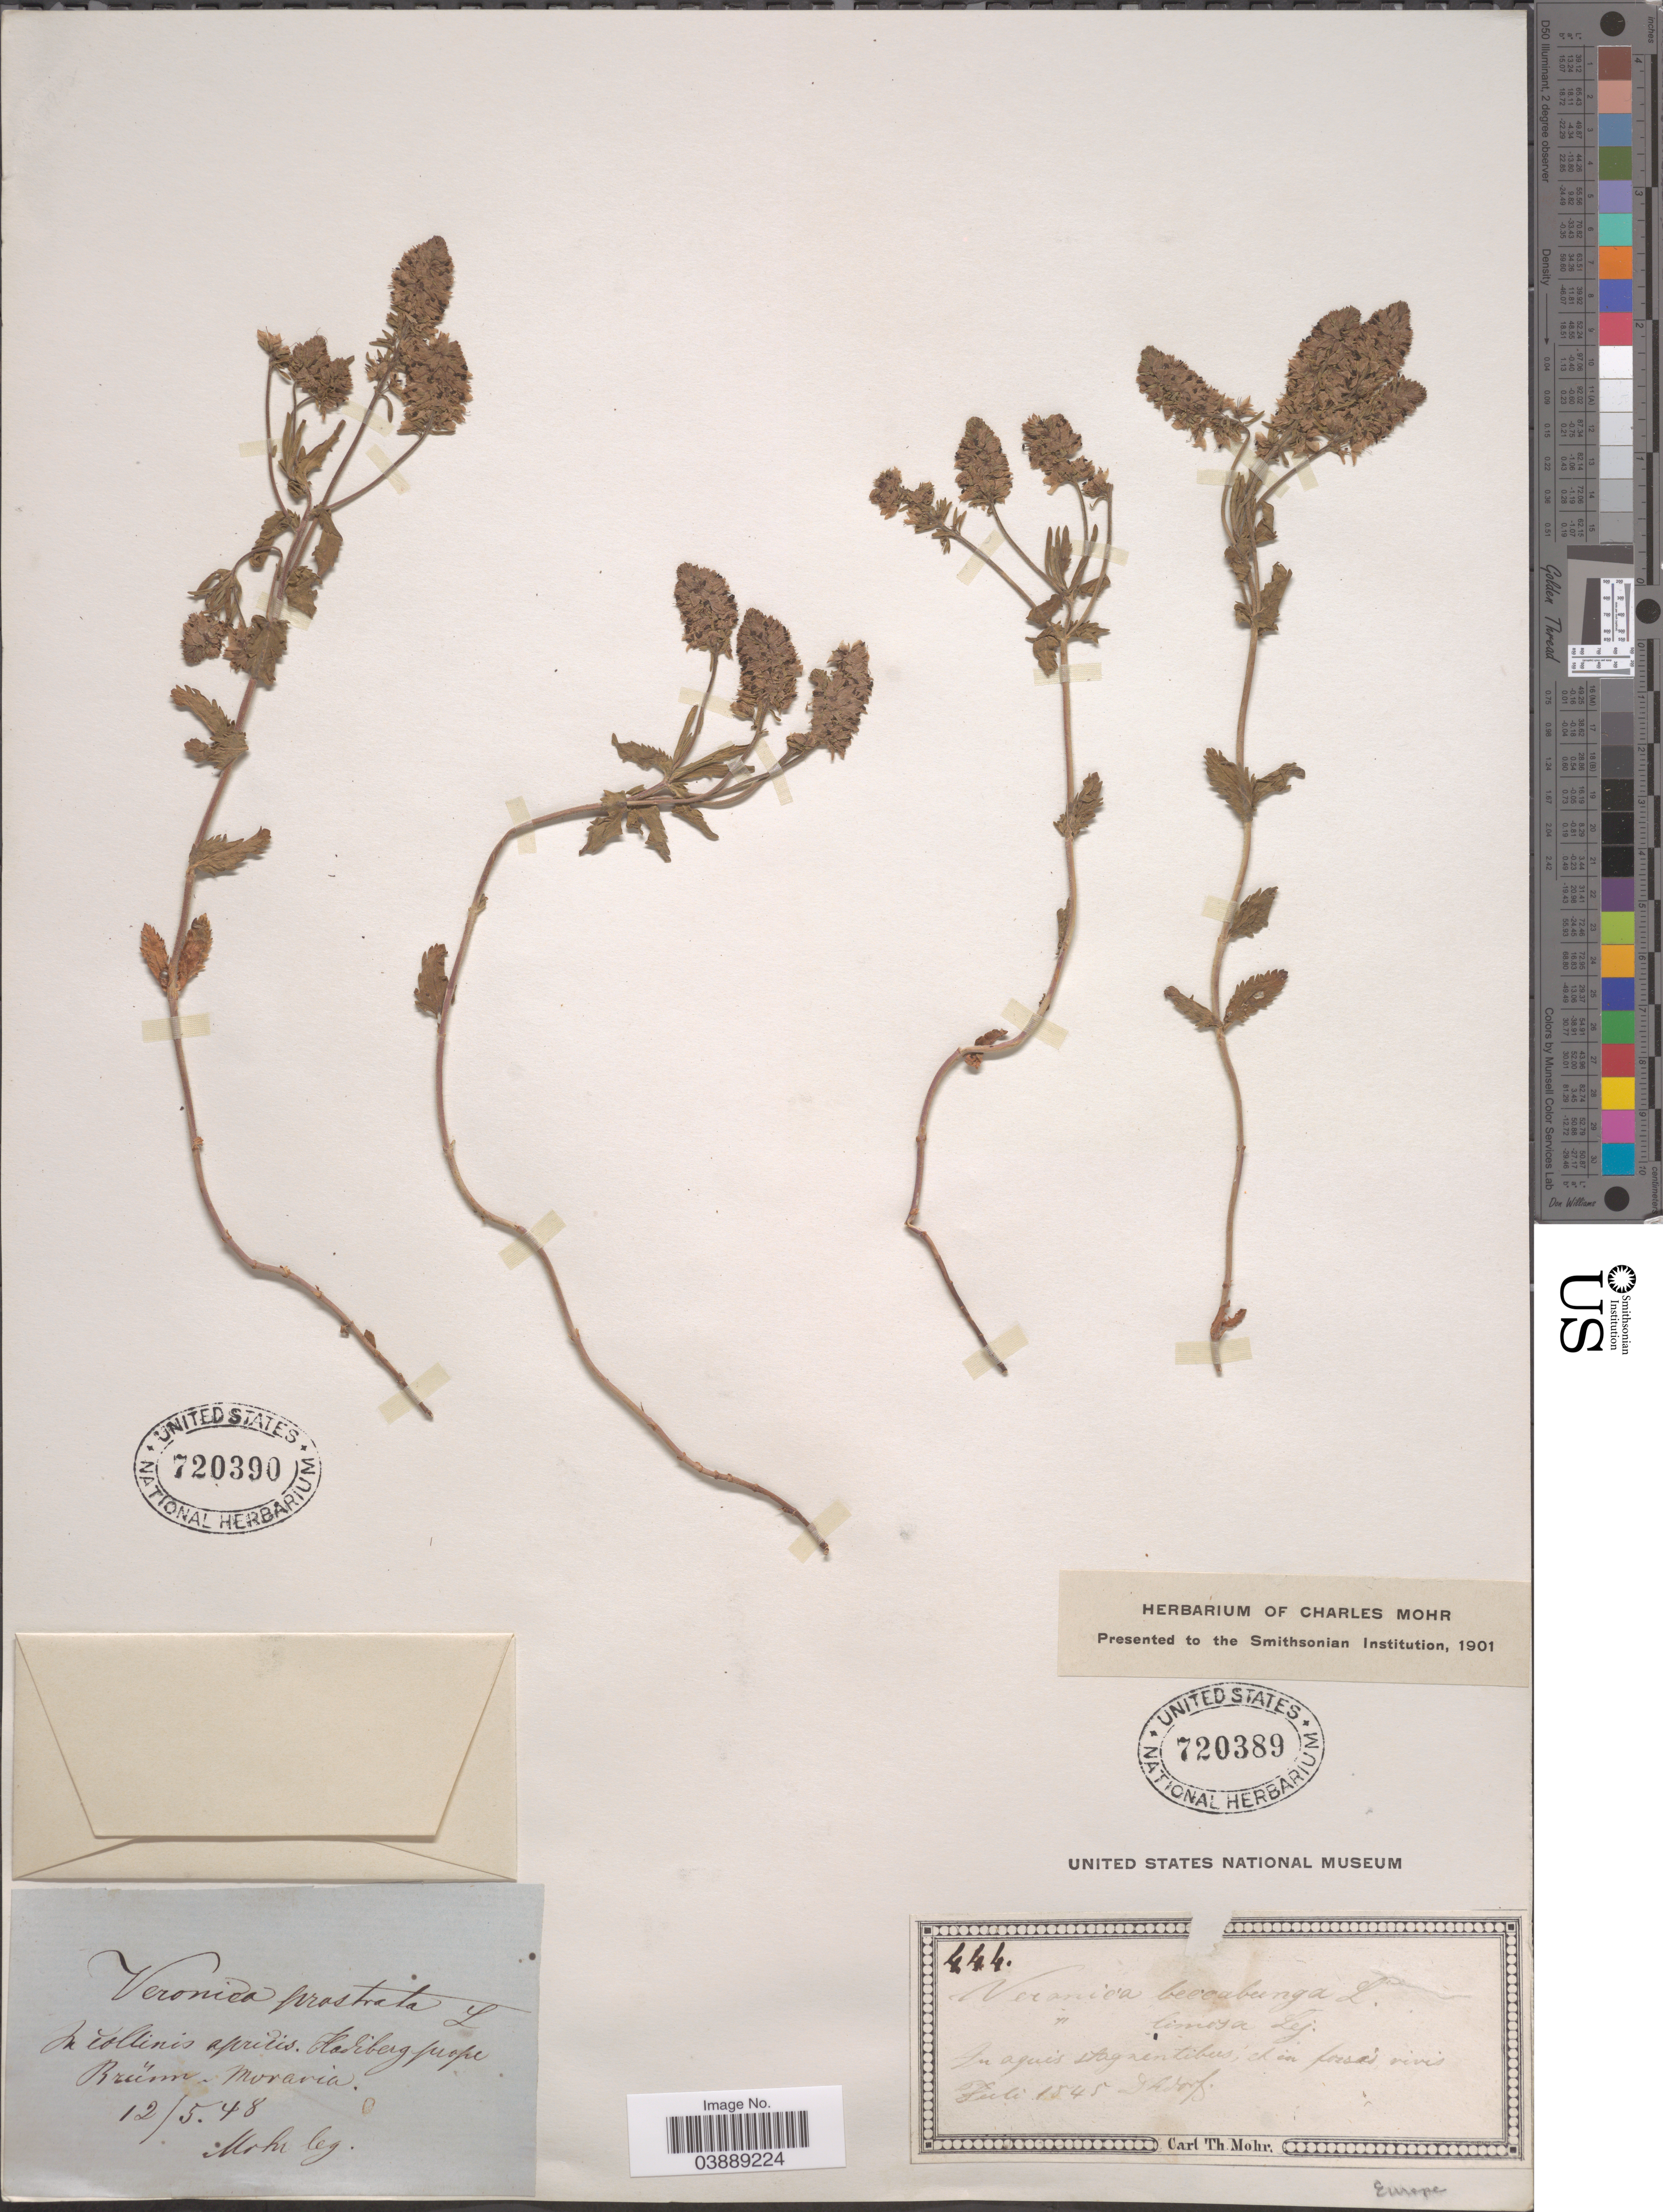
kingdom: Plantae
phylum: Tracheophyta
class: Magnoliopsida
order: Lamiales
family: Plantaginaceae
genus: Veronica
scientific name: Veronica beccabunga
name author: L.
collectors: Mohr, --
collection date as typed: Transcribed d/m/y: 12/5/48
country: Czechia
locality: In collinis apridis. Hardberg prope Brum, Moravia.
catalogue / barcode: US 720390-2